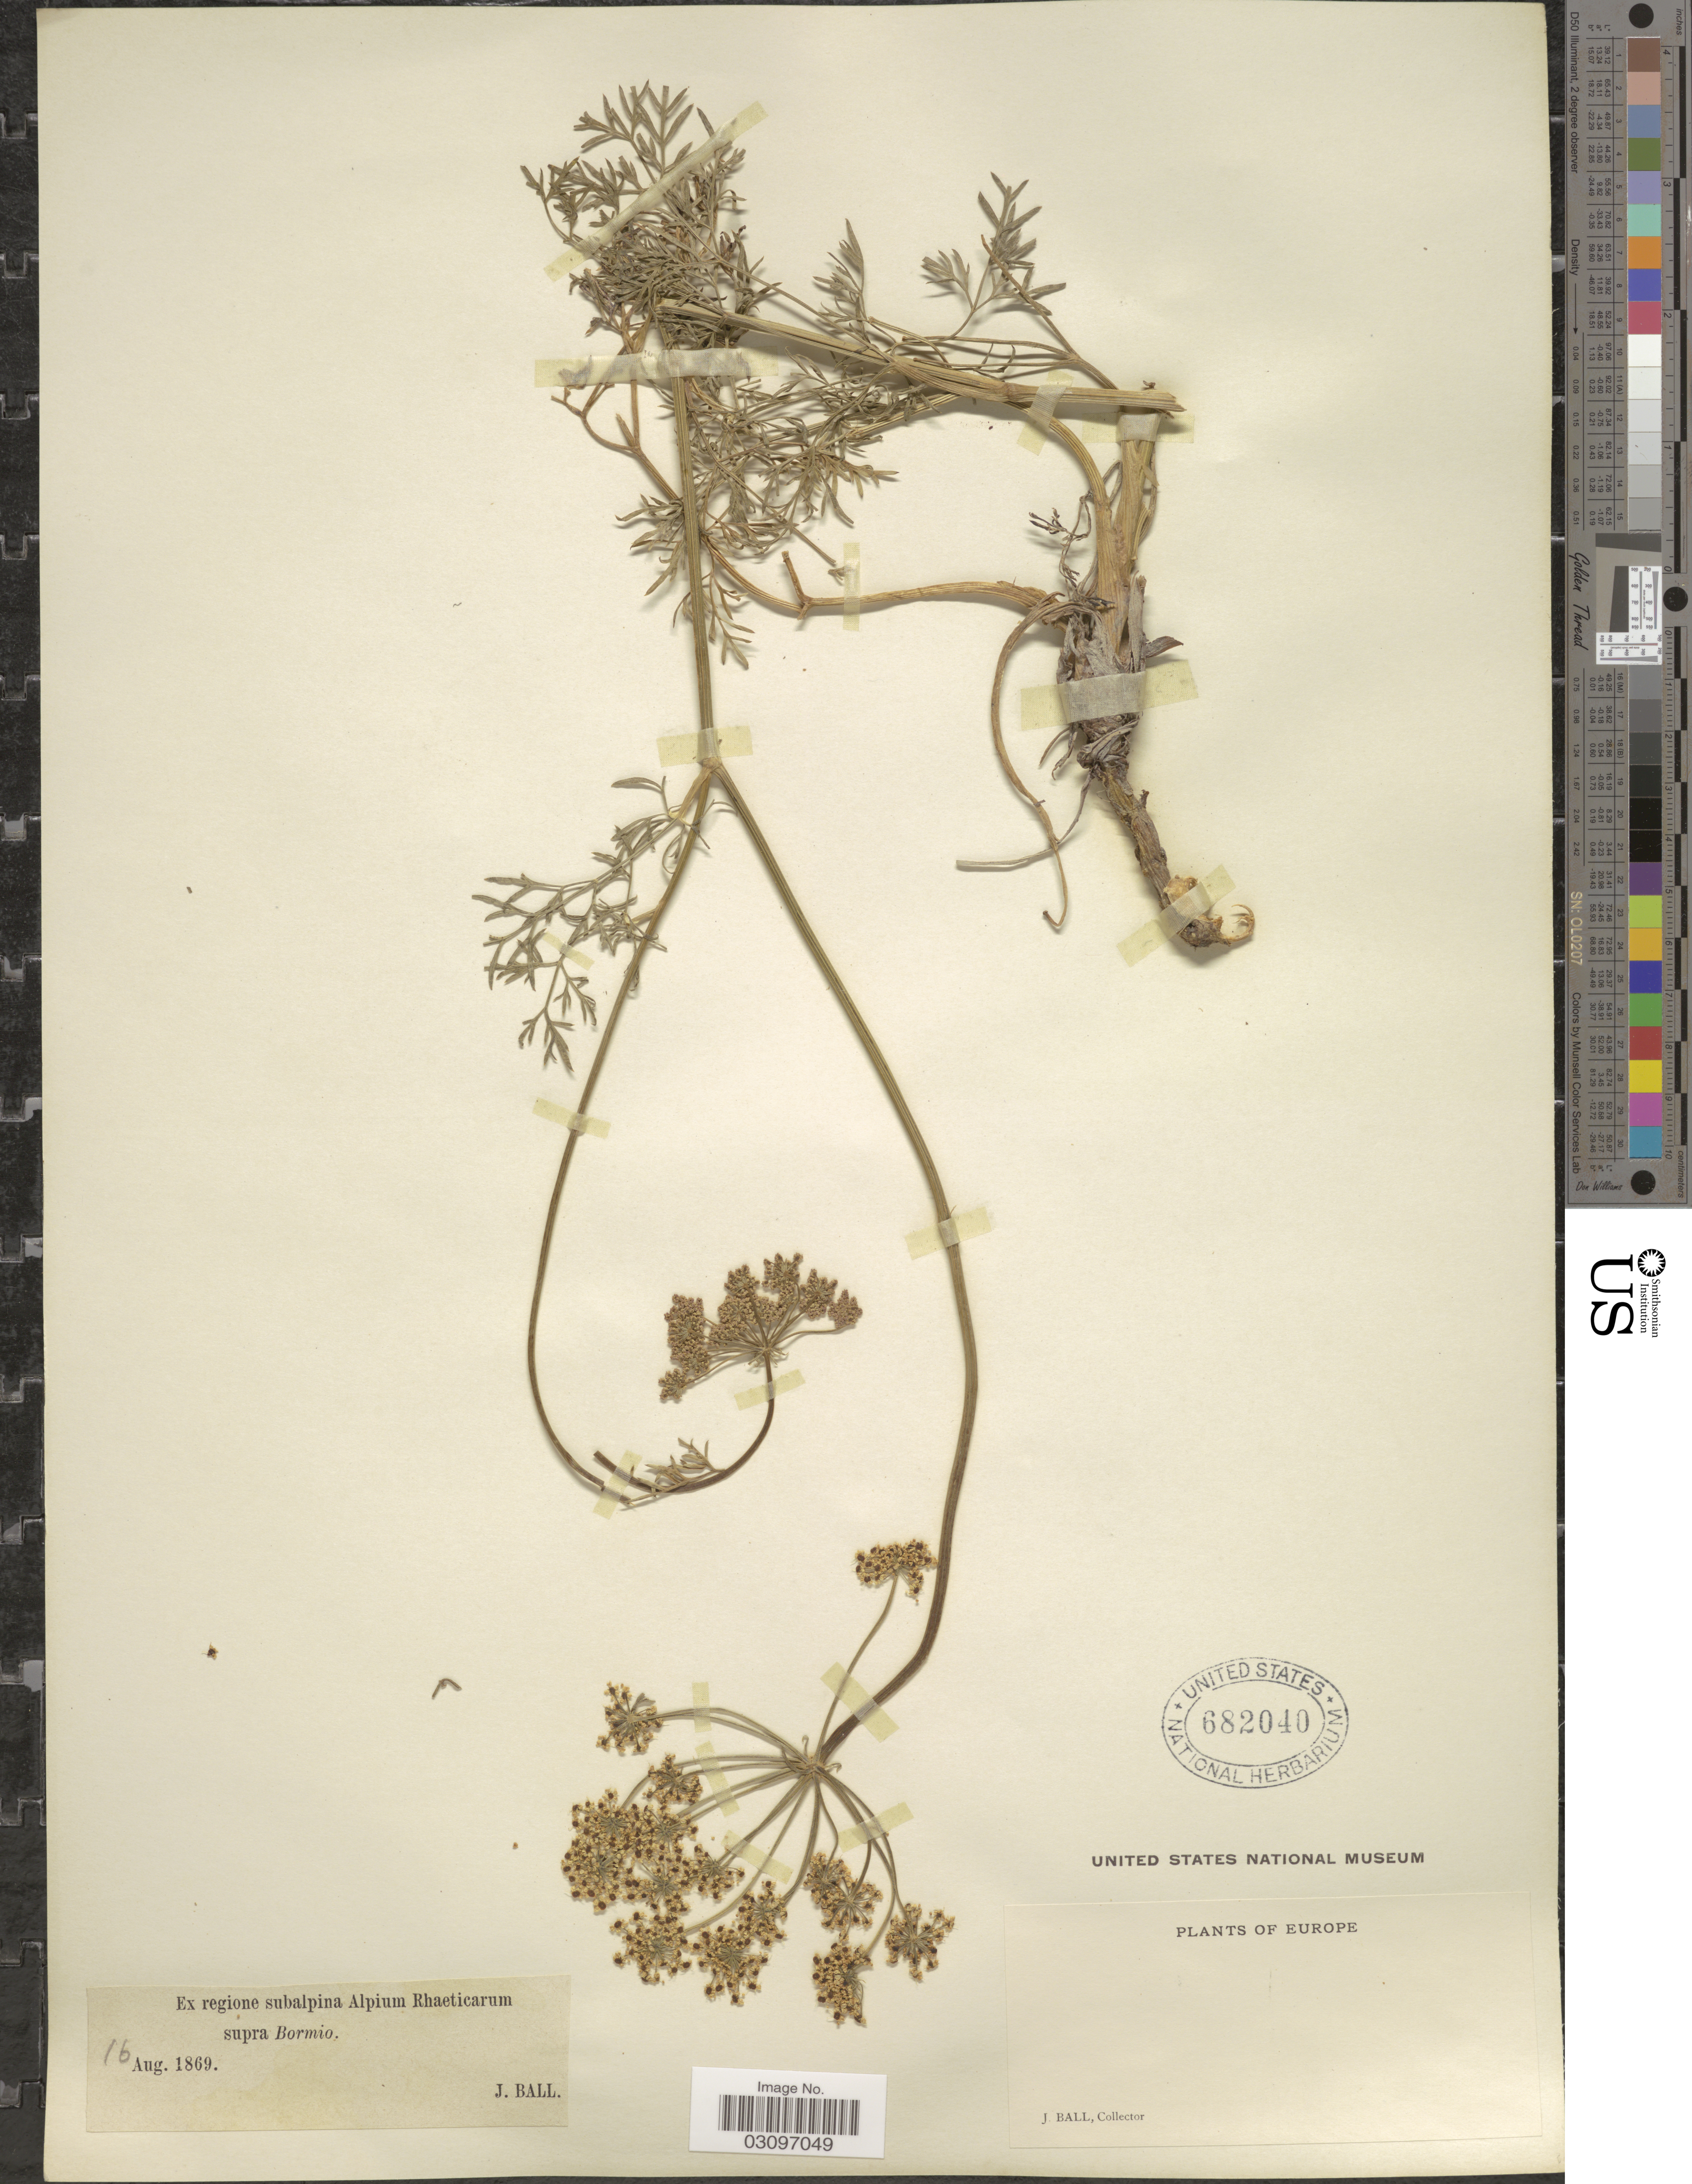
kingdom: Plantae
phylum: Tracheophyta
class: Magnoliopsida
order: Apiales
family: Apiaceae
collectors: J. Ball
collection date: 1869-08-16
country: Italy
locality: Europe. Ex regione subalpina Alpium Rhaeticarum supra Bormio.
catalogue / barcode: US 682040